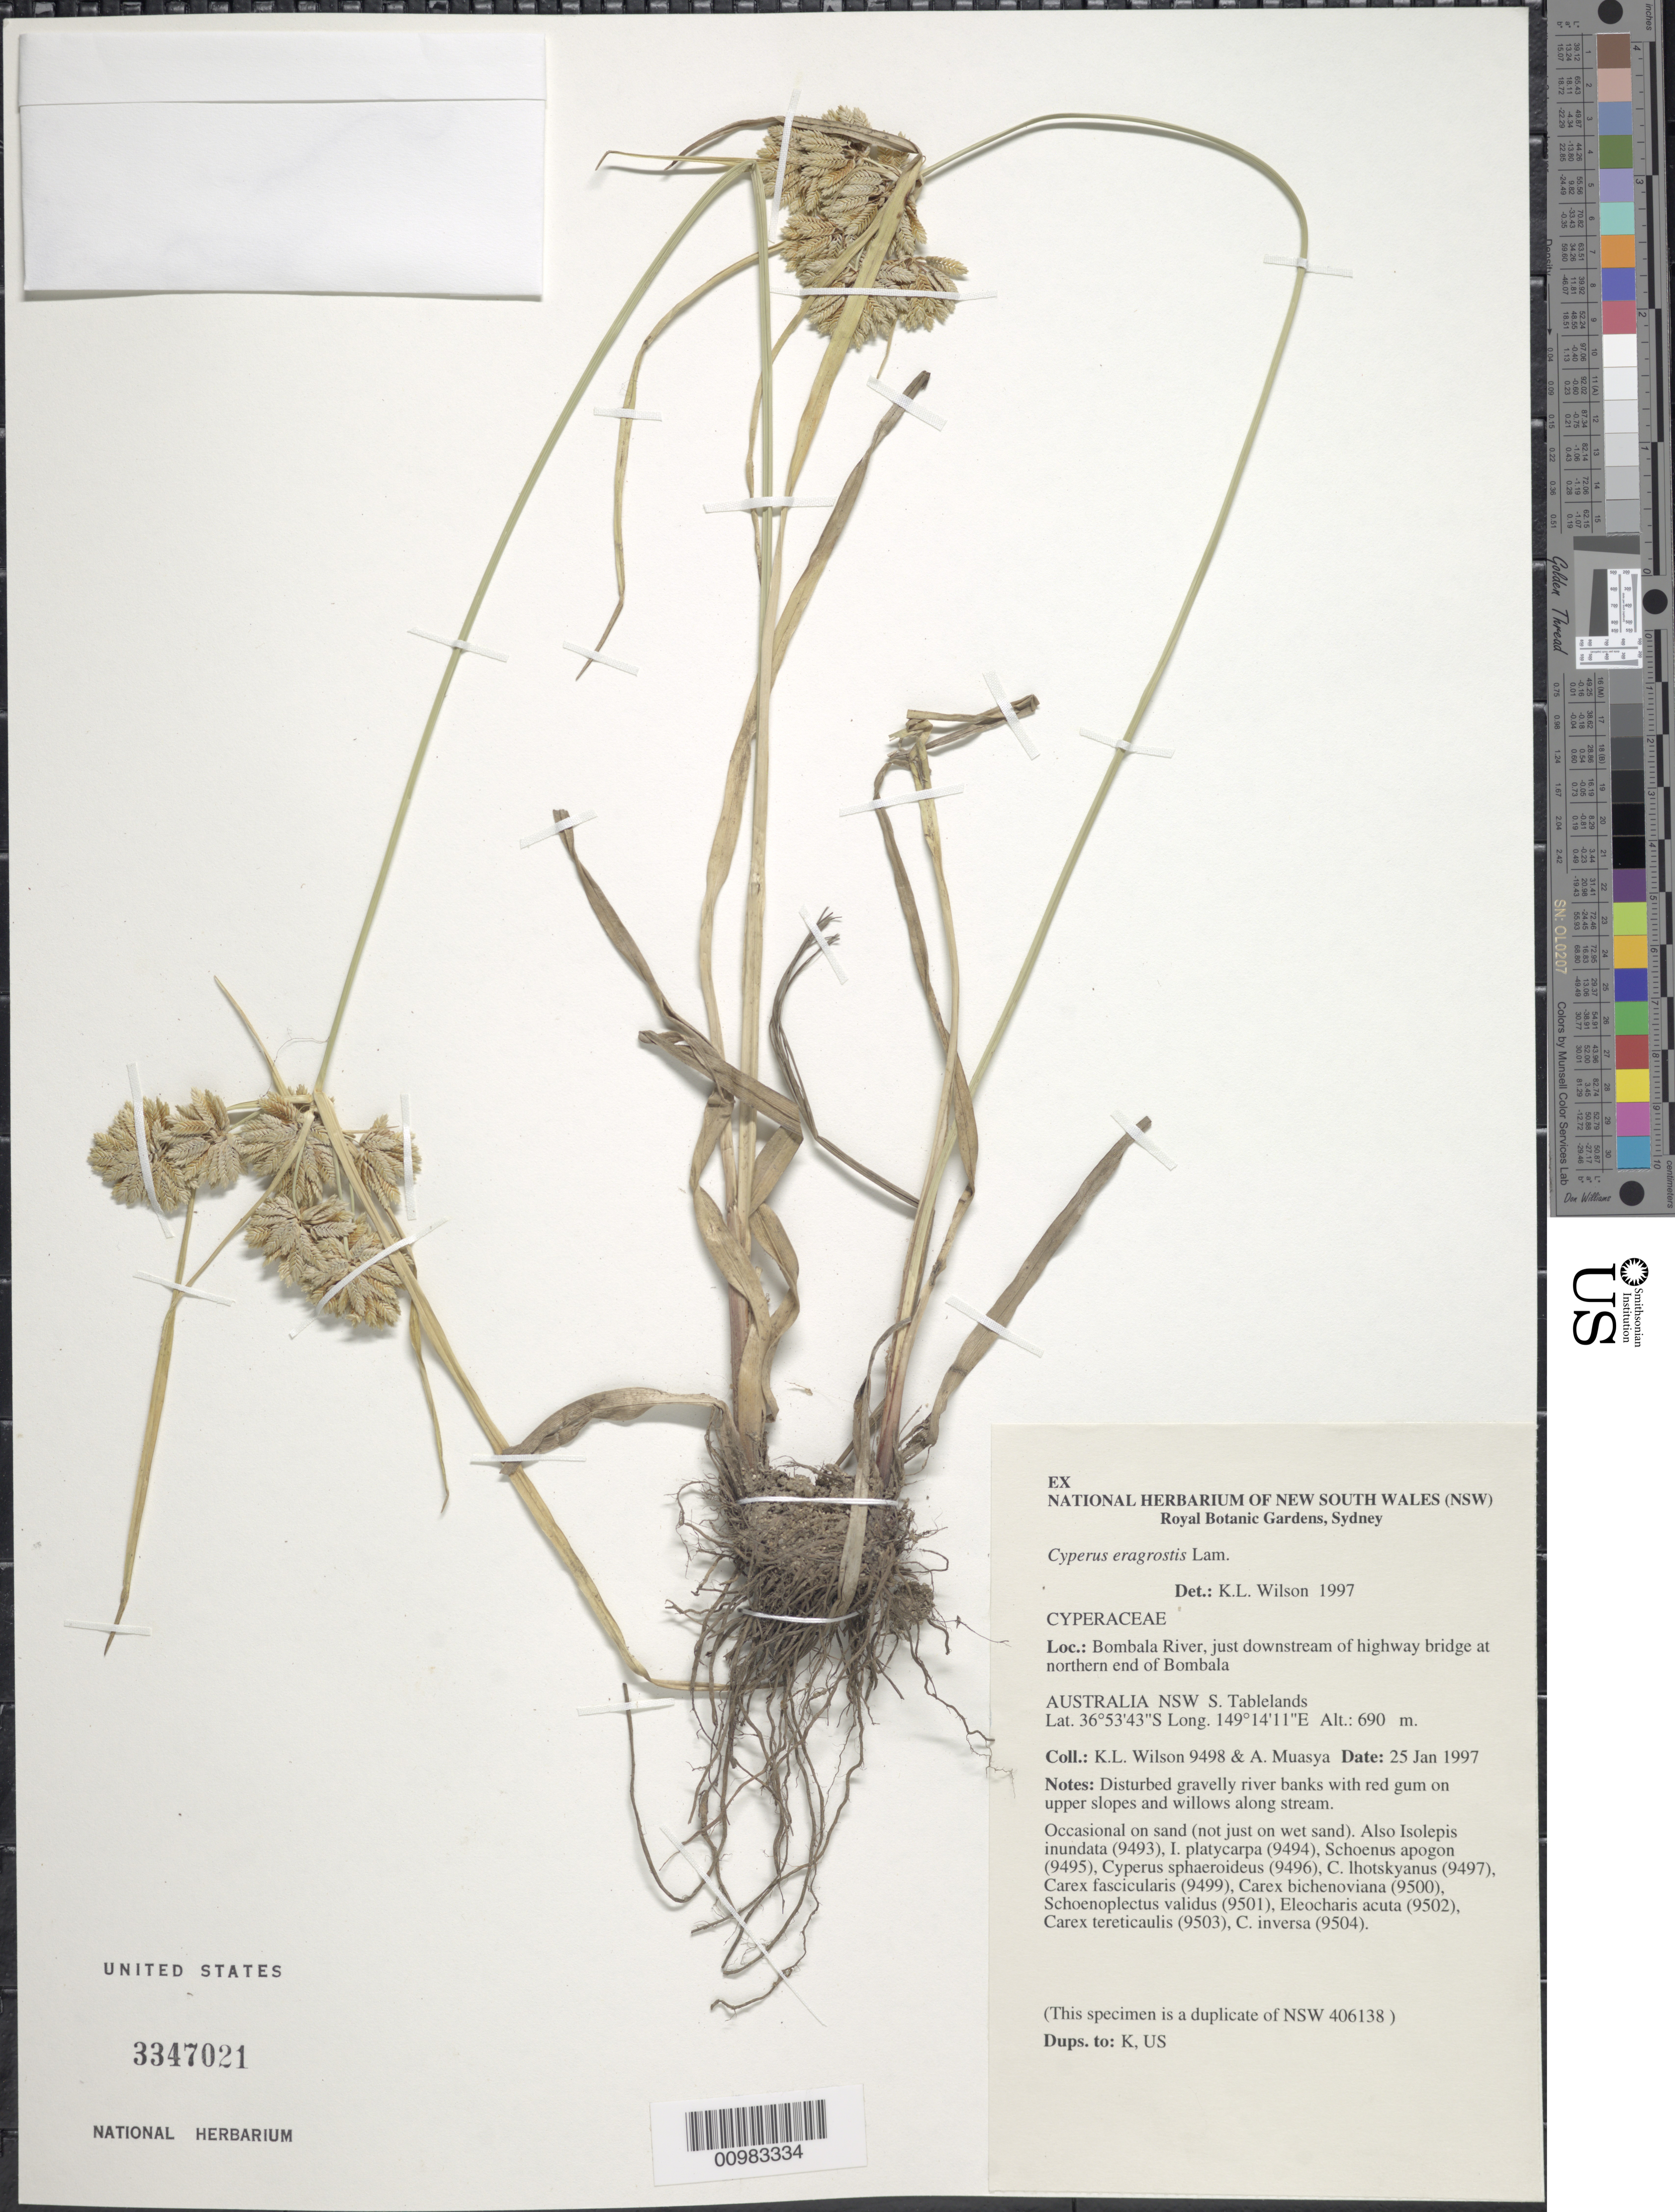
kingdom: Plantae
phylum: Tracheophyta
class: Liliopsida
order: Poales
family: Cyperaceae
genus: Cyperus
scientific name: Cyperus eragrostis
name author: Lam.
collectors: A. Muasya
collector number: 9498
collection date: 1997-01-25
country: Australia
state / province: New South Wales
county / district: S. Tablelands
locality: Bombala River, just downstream of highway bridge at northern end of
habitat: Disturbed gravelly river banks with red gum on upper slopes and willow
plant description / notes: (record contributed by HISPID)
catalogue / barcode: US 3347021